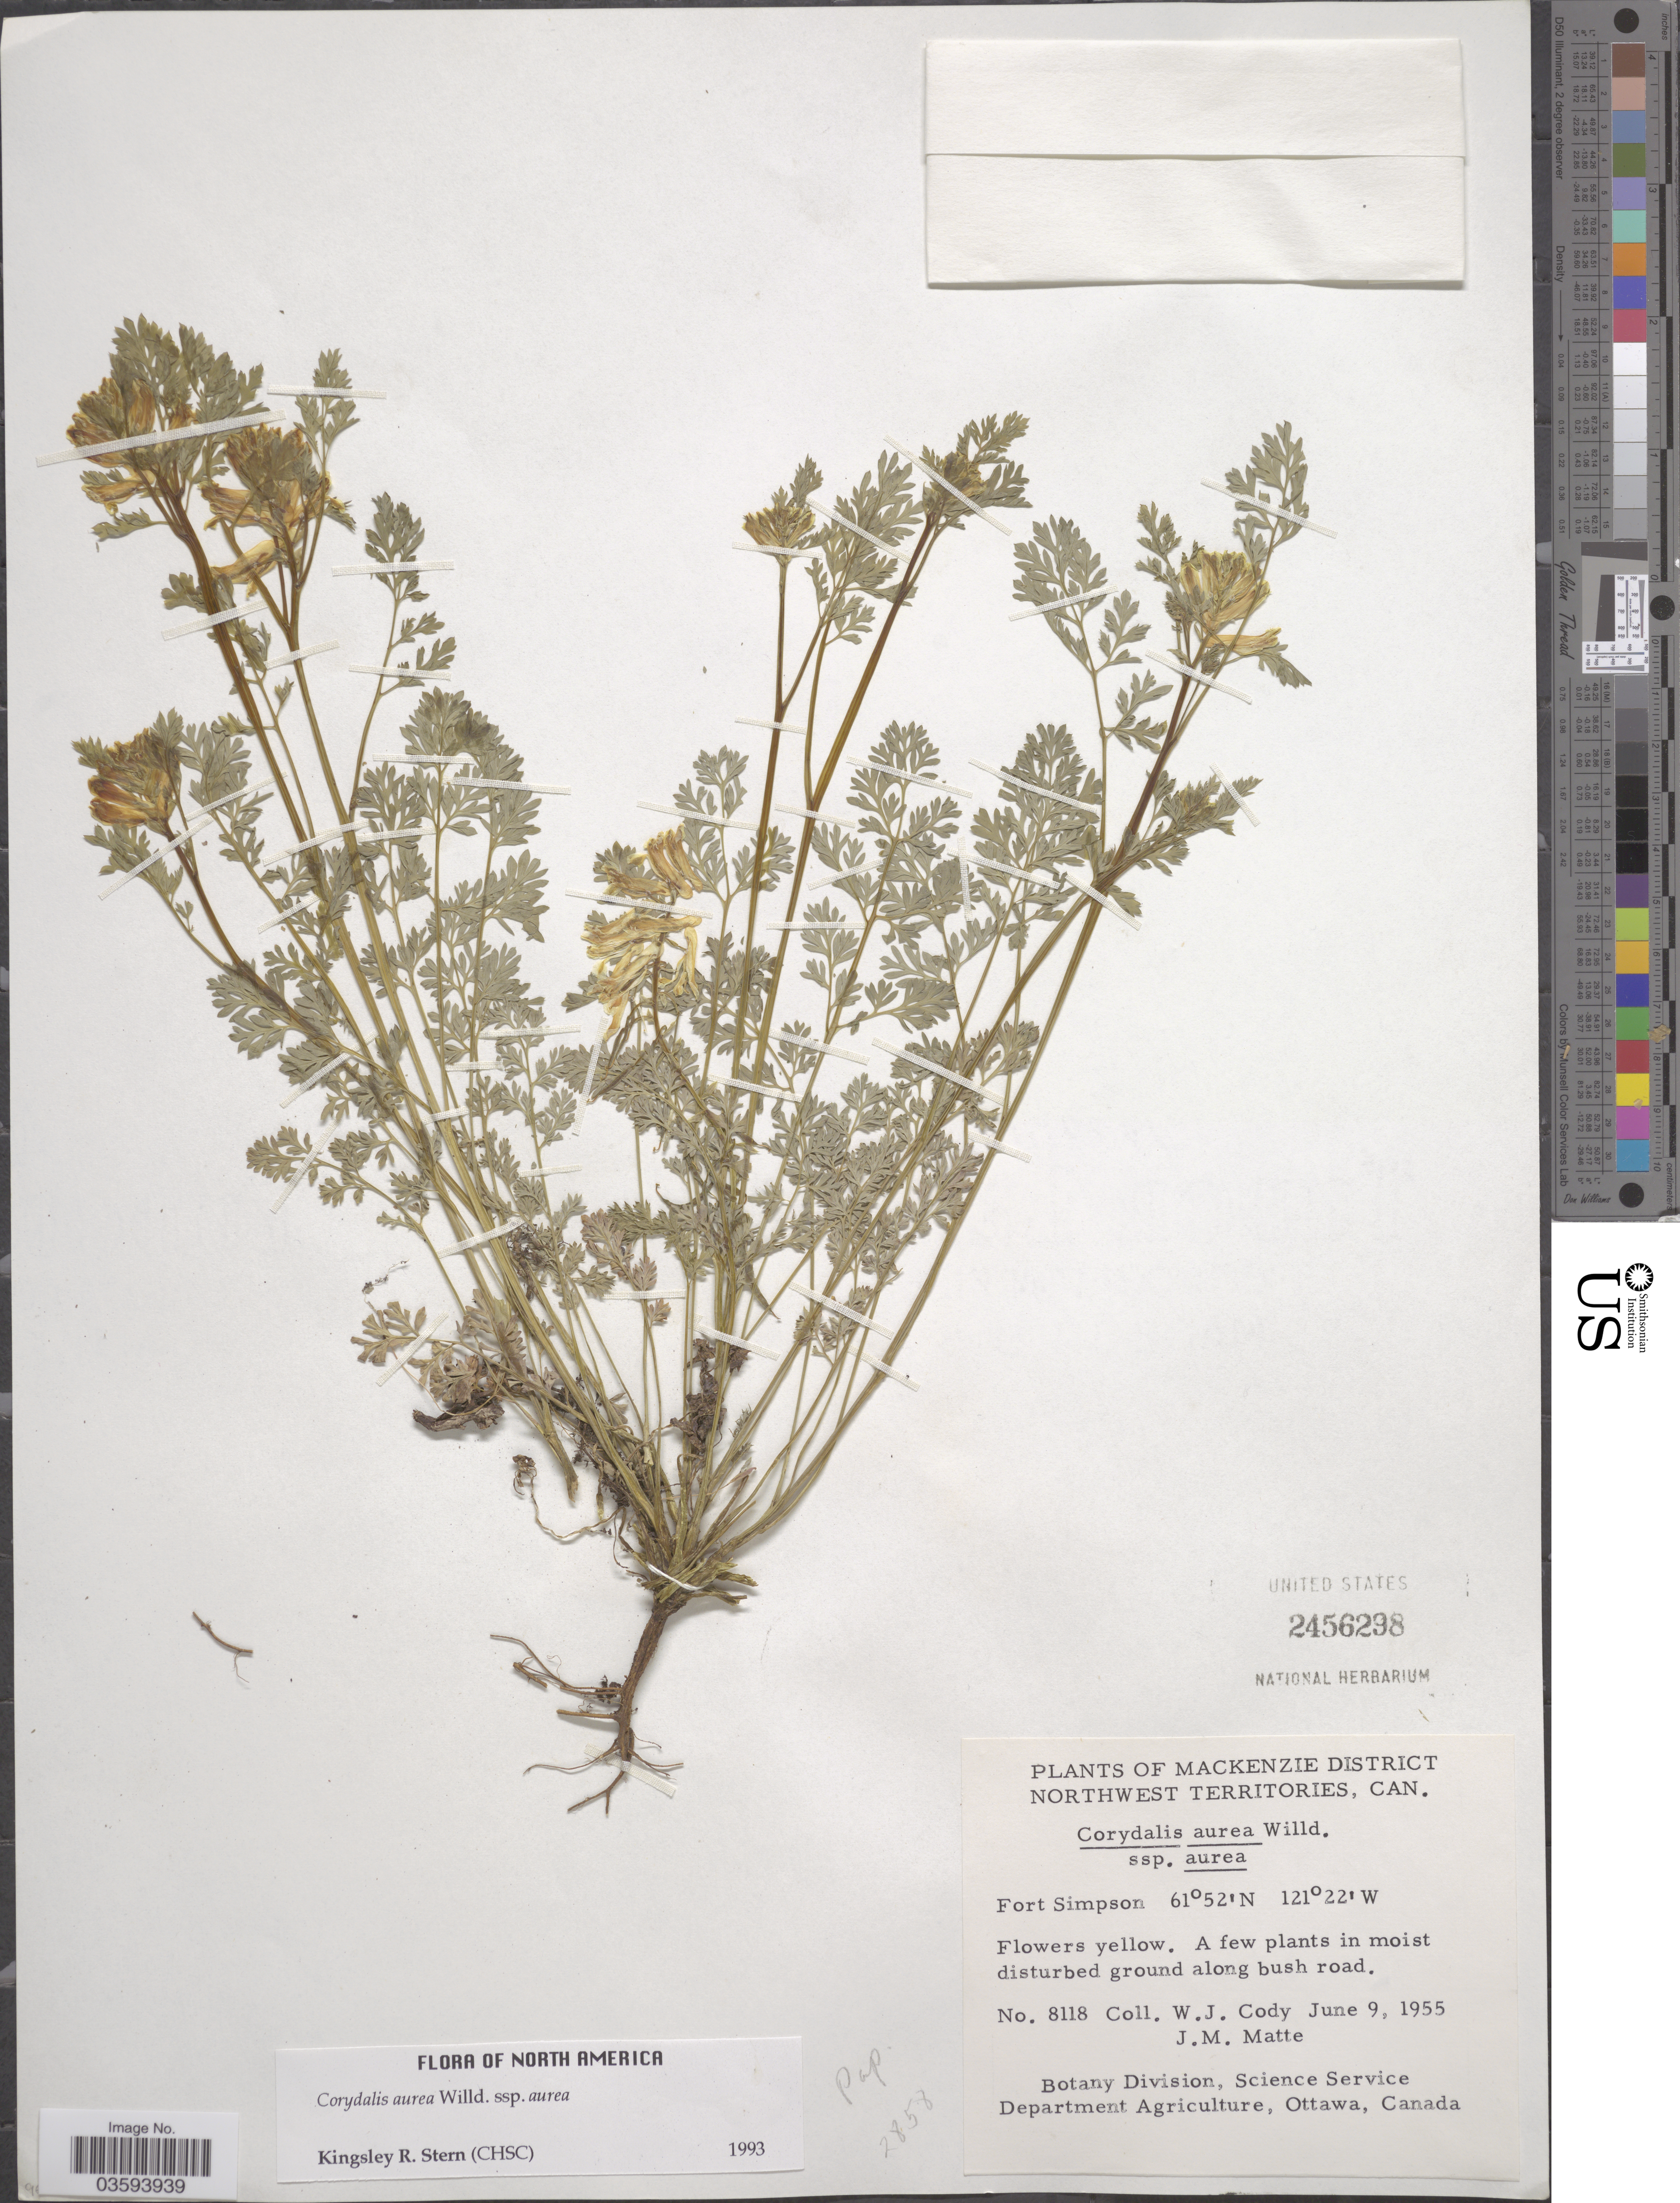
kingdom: Plantae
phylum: Tracheophyta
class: Magnoliopsida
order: Ranunculales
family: Papaveraceae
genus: Corydalis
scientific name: Corydalis aurea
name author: Willd.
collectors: W. Cody & J. Matte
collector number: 8118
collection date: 1955-06-09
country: Canada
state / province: Northwest Territories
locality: Mackenzie District. Fort Simpson.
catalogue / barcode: US 2456298